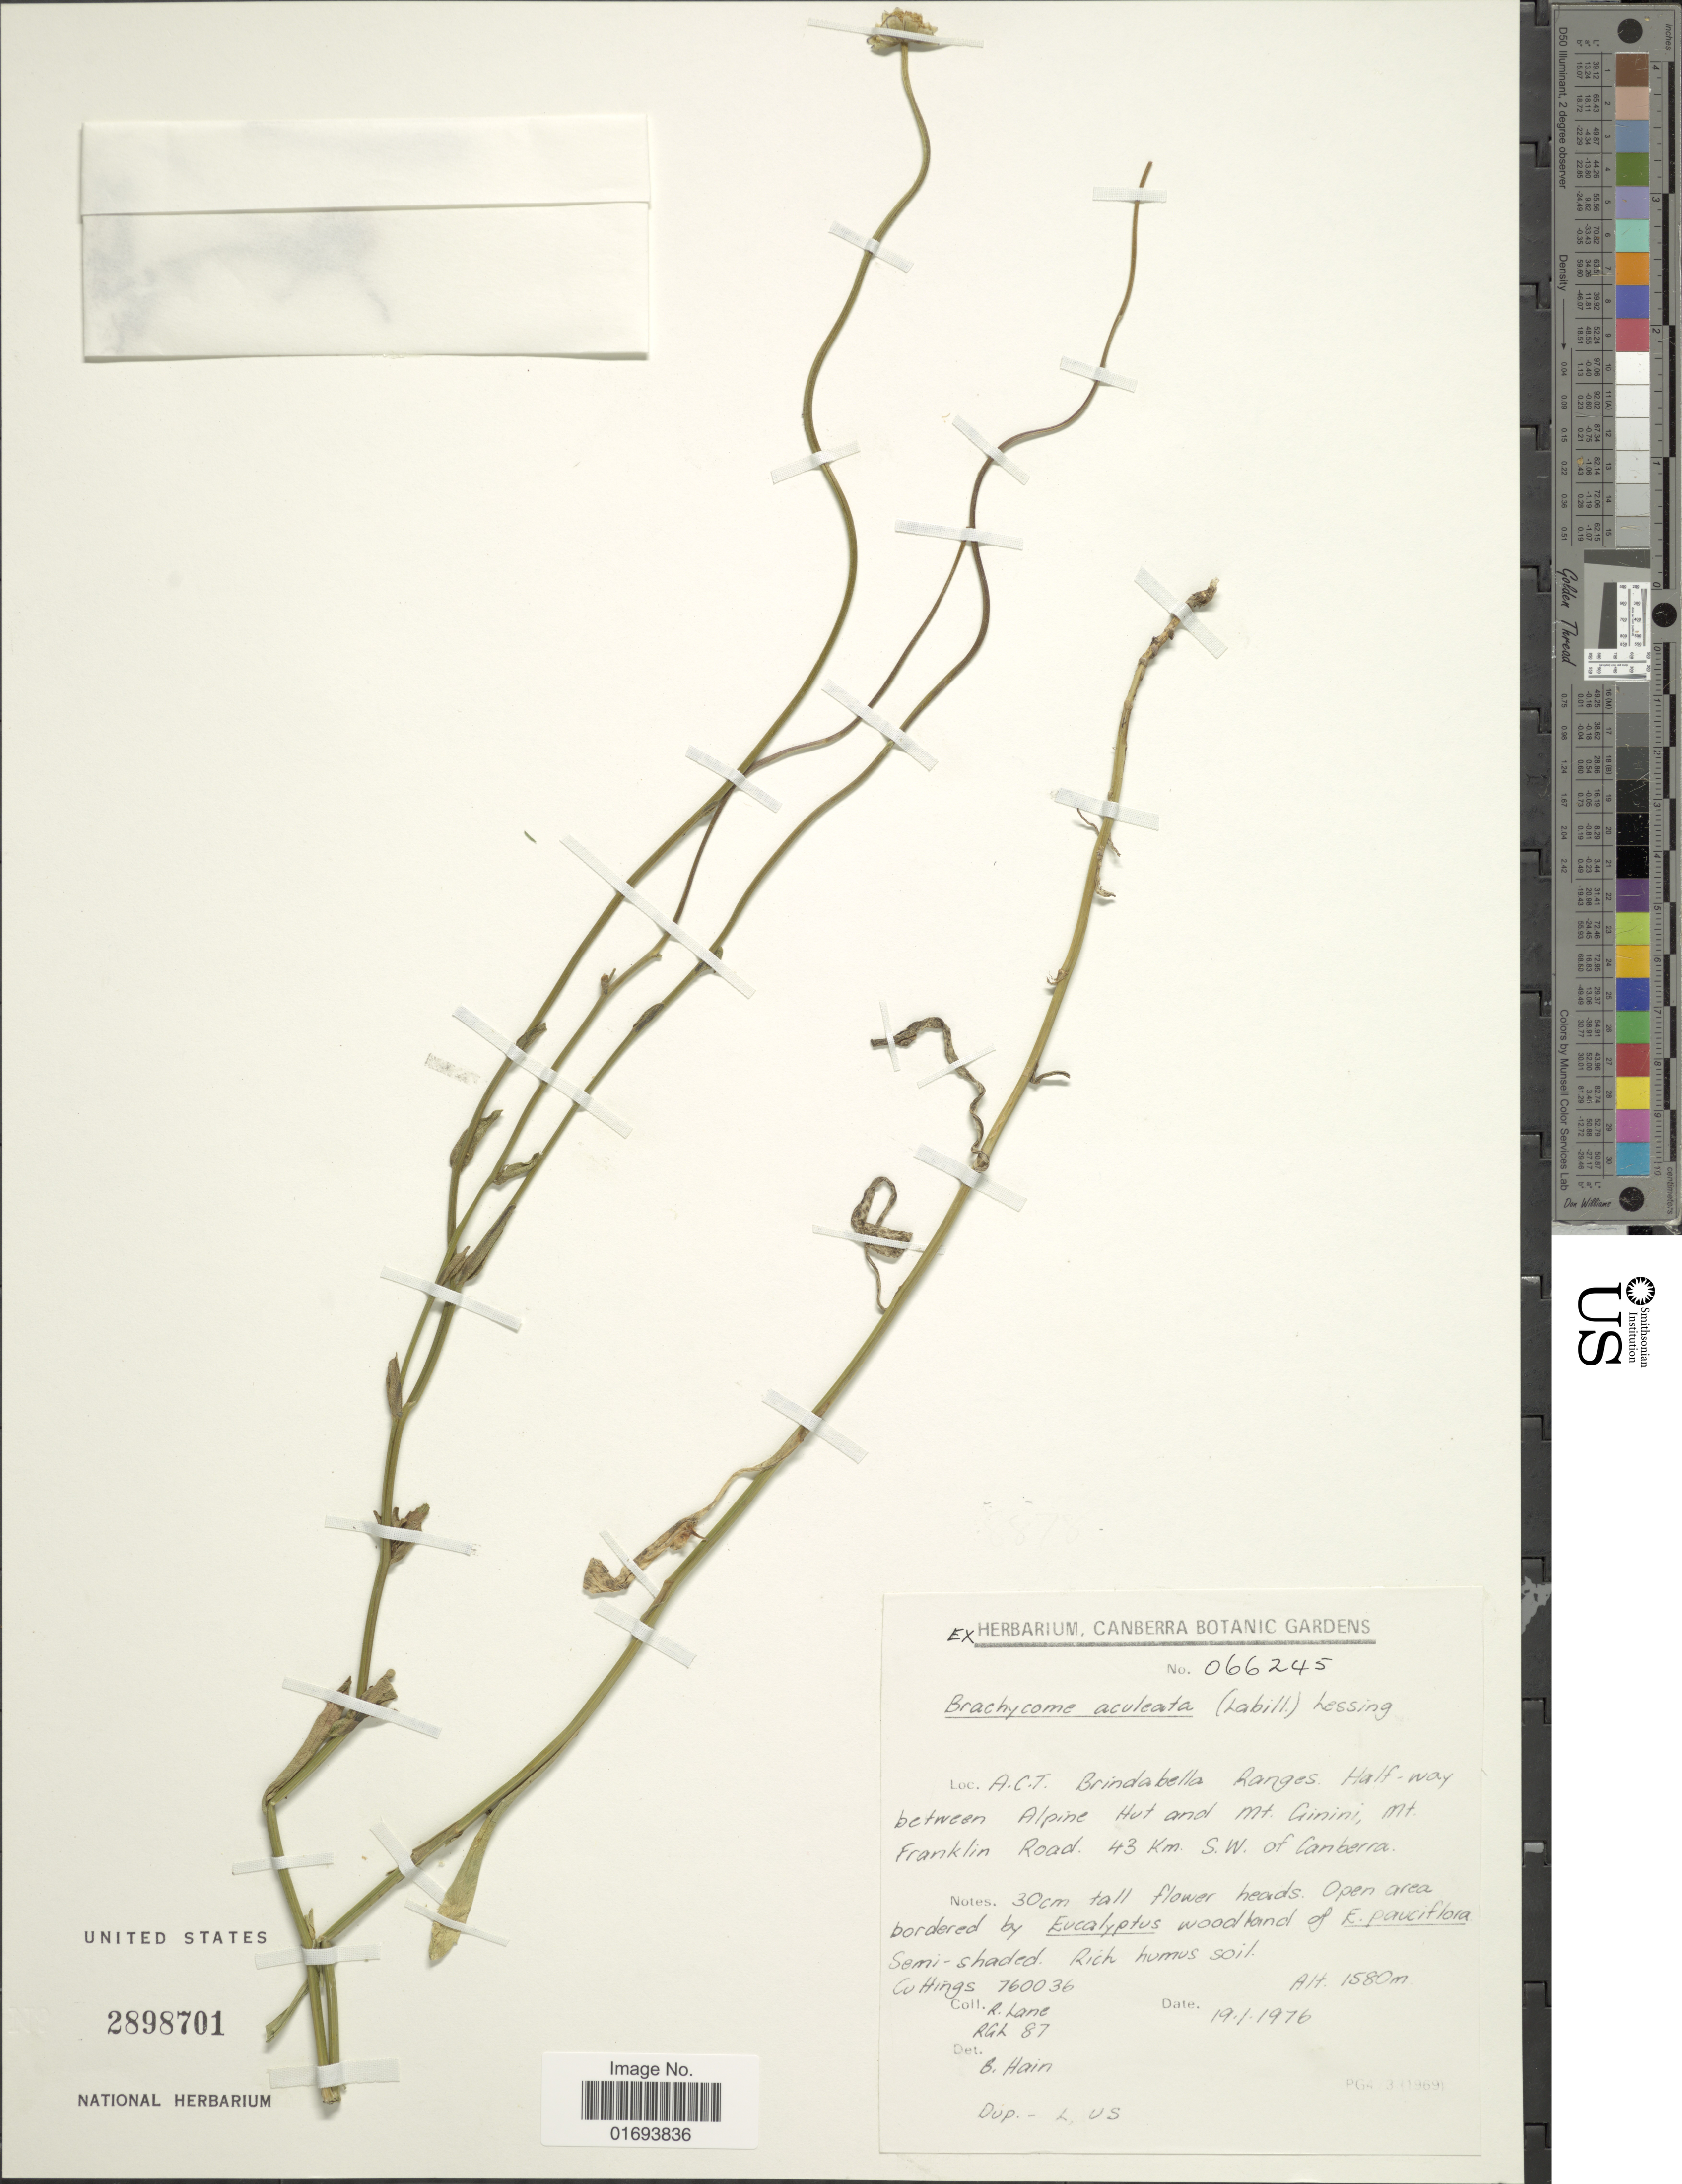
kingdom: Plantae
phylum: Tracheophyta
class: Magnoliopsida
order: Asterales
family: Asteraceae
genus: Brachyscome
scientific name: Brachyscome aculeata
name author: (Labill.) Less.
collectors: R. Lane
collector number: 066245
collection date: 1976-01-19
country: Australia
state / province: New South Wales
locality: A.C.T. Brindabella Ranges Halfway. between Alpine Hut and Mt. Ginini, Mt. Franklin Road 43 Km. S. QW. of Canberra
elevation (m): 1580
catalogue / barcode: US 2898701